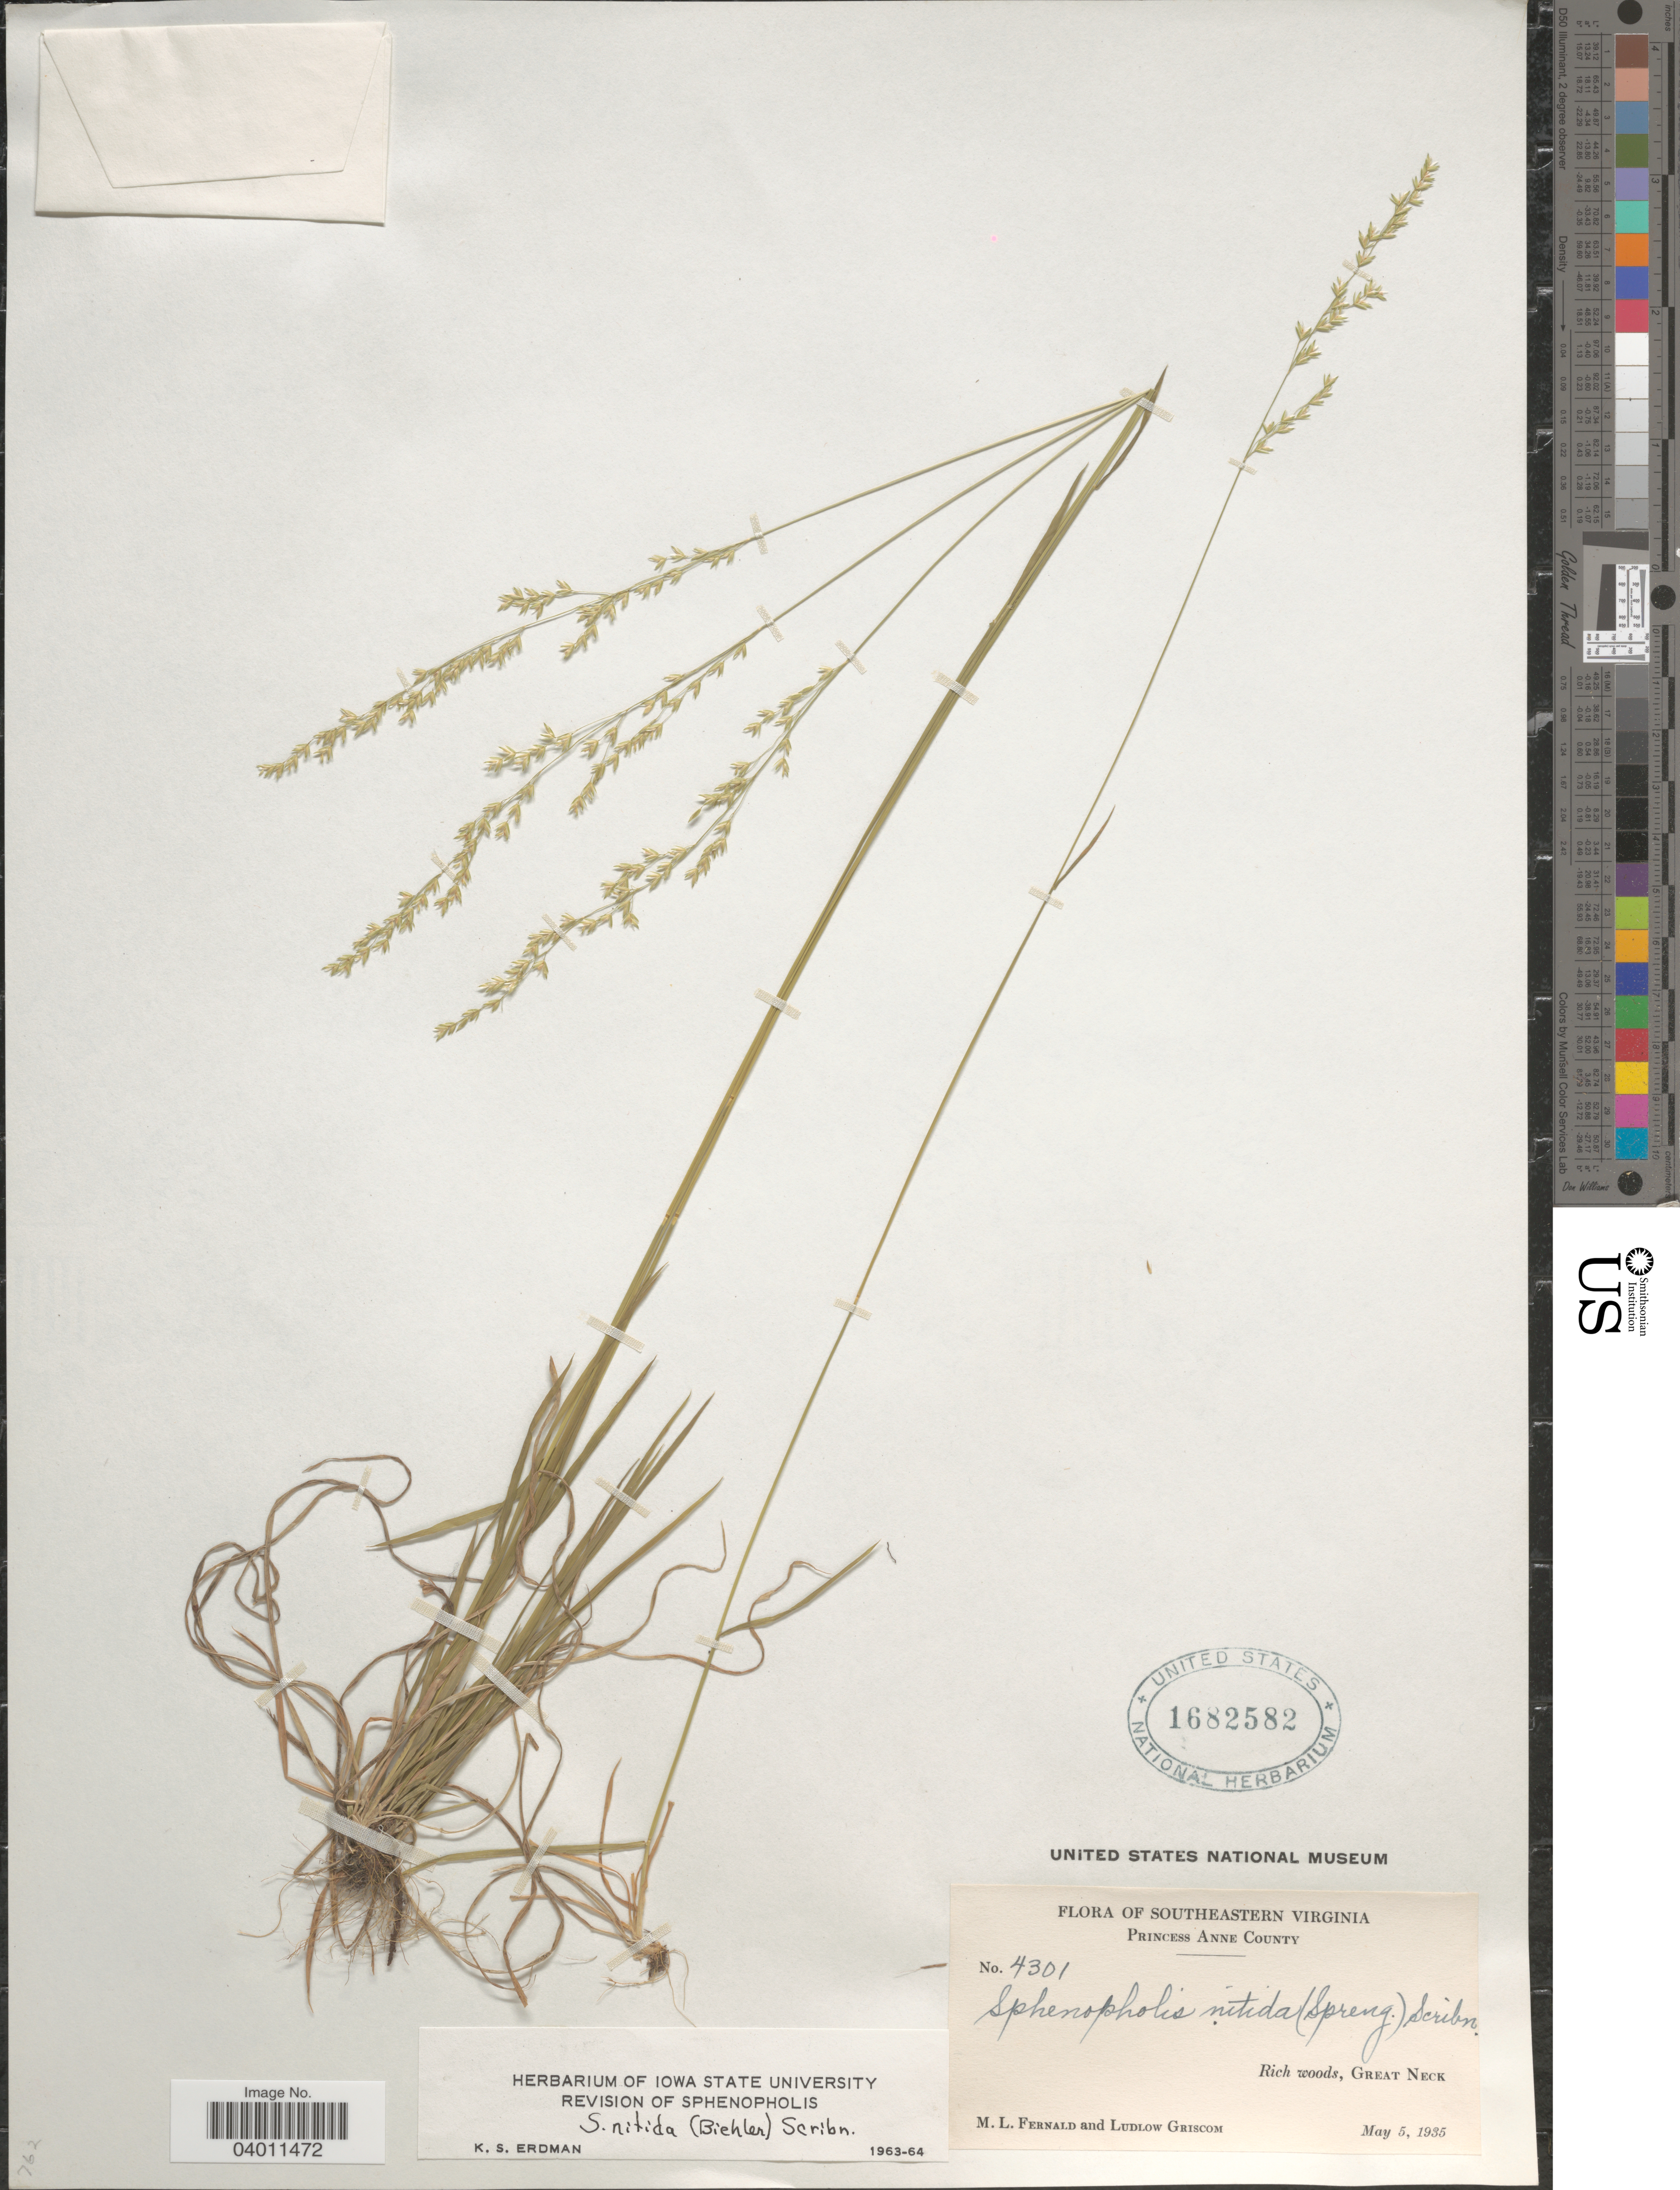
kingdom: Plantae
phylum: Tracheophyta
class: Liliopsida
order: Poales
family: Poaceae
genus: Sphenopholis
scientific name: Sphenopholis nitida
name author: (Biehler) Scribn.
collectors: M. L. Fernald & L. Griscom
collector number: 4301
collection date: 1935-05-05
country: United States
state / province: Virginia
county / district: City of Virginia Beach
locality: Southeastern Virginia. Princess Anne County. Rich woods, Great Neck.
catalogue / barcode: US 1682582